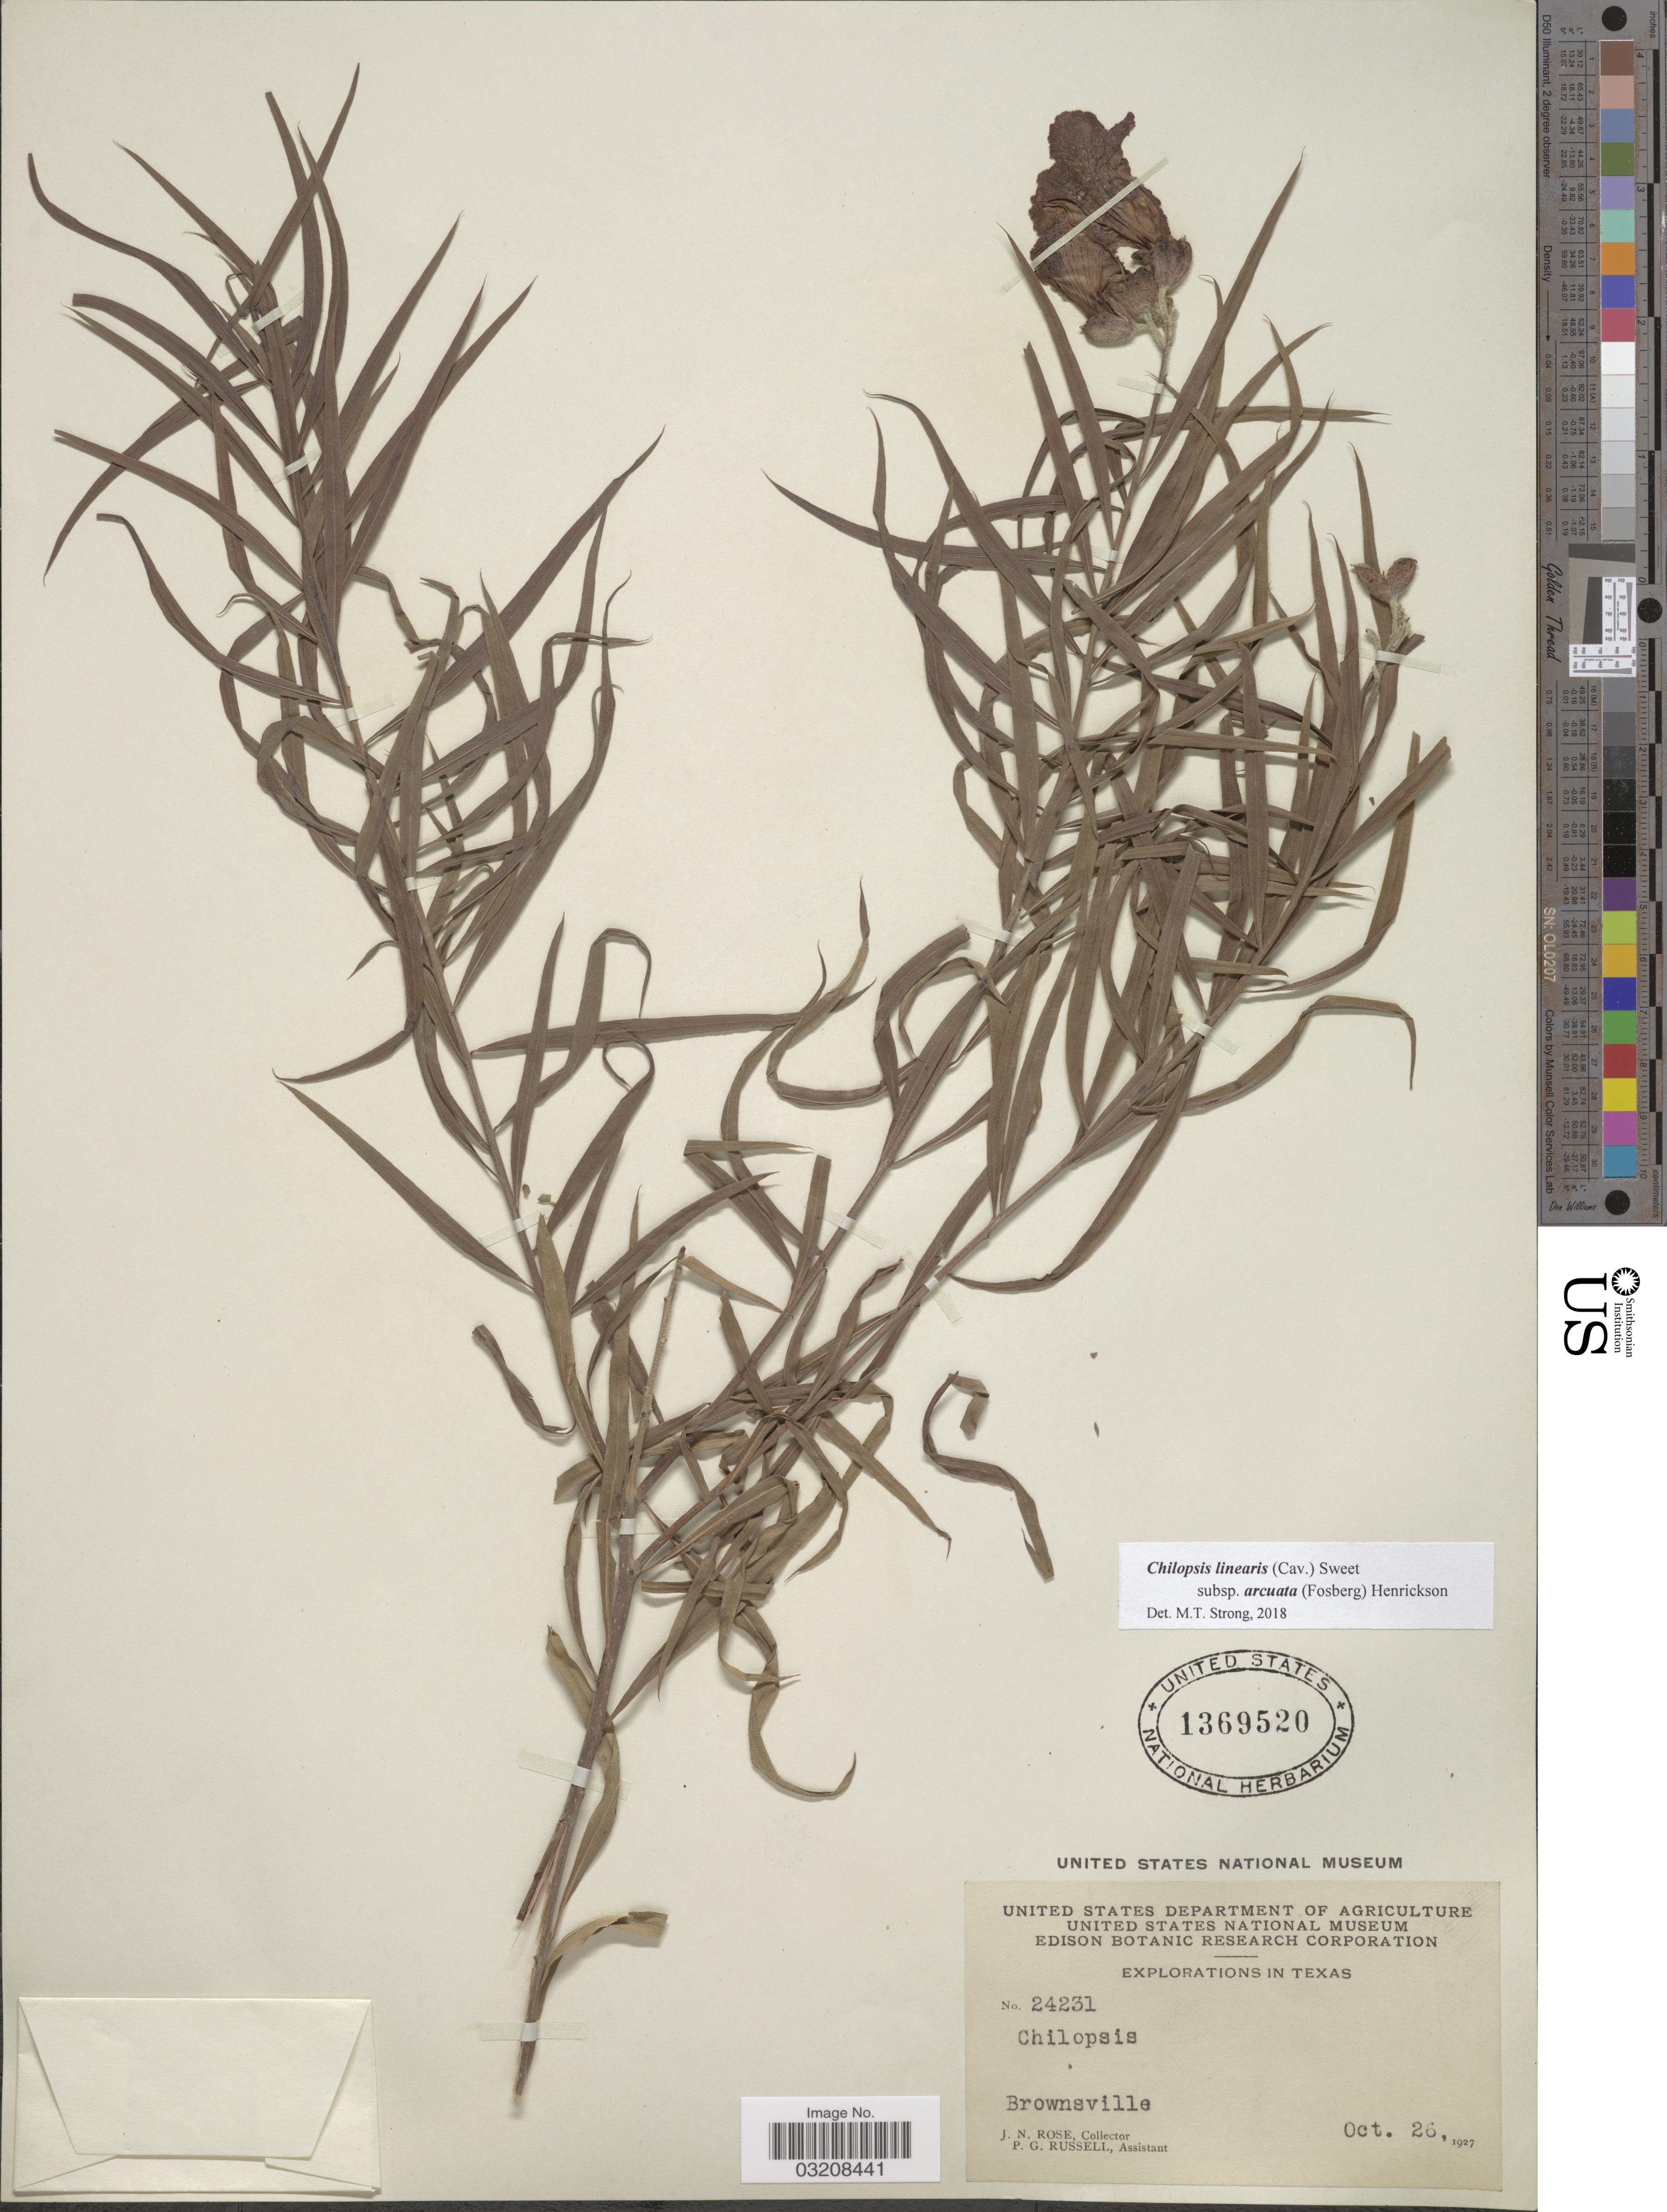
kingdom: Plantae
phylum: Tracheophyta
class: Magnoliopsida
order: Lamiales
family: Bignoniaceae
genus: Chilopsis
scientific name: Chilopsis linearis subsp. arcuata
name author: (Fosberg) Henrickson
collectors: J. N. Rose & P. G. Russell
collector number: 24231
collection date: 1927-10-26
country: United States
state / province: Texas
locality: Brownsville.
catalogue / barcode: US 1369520